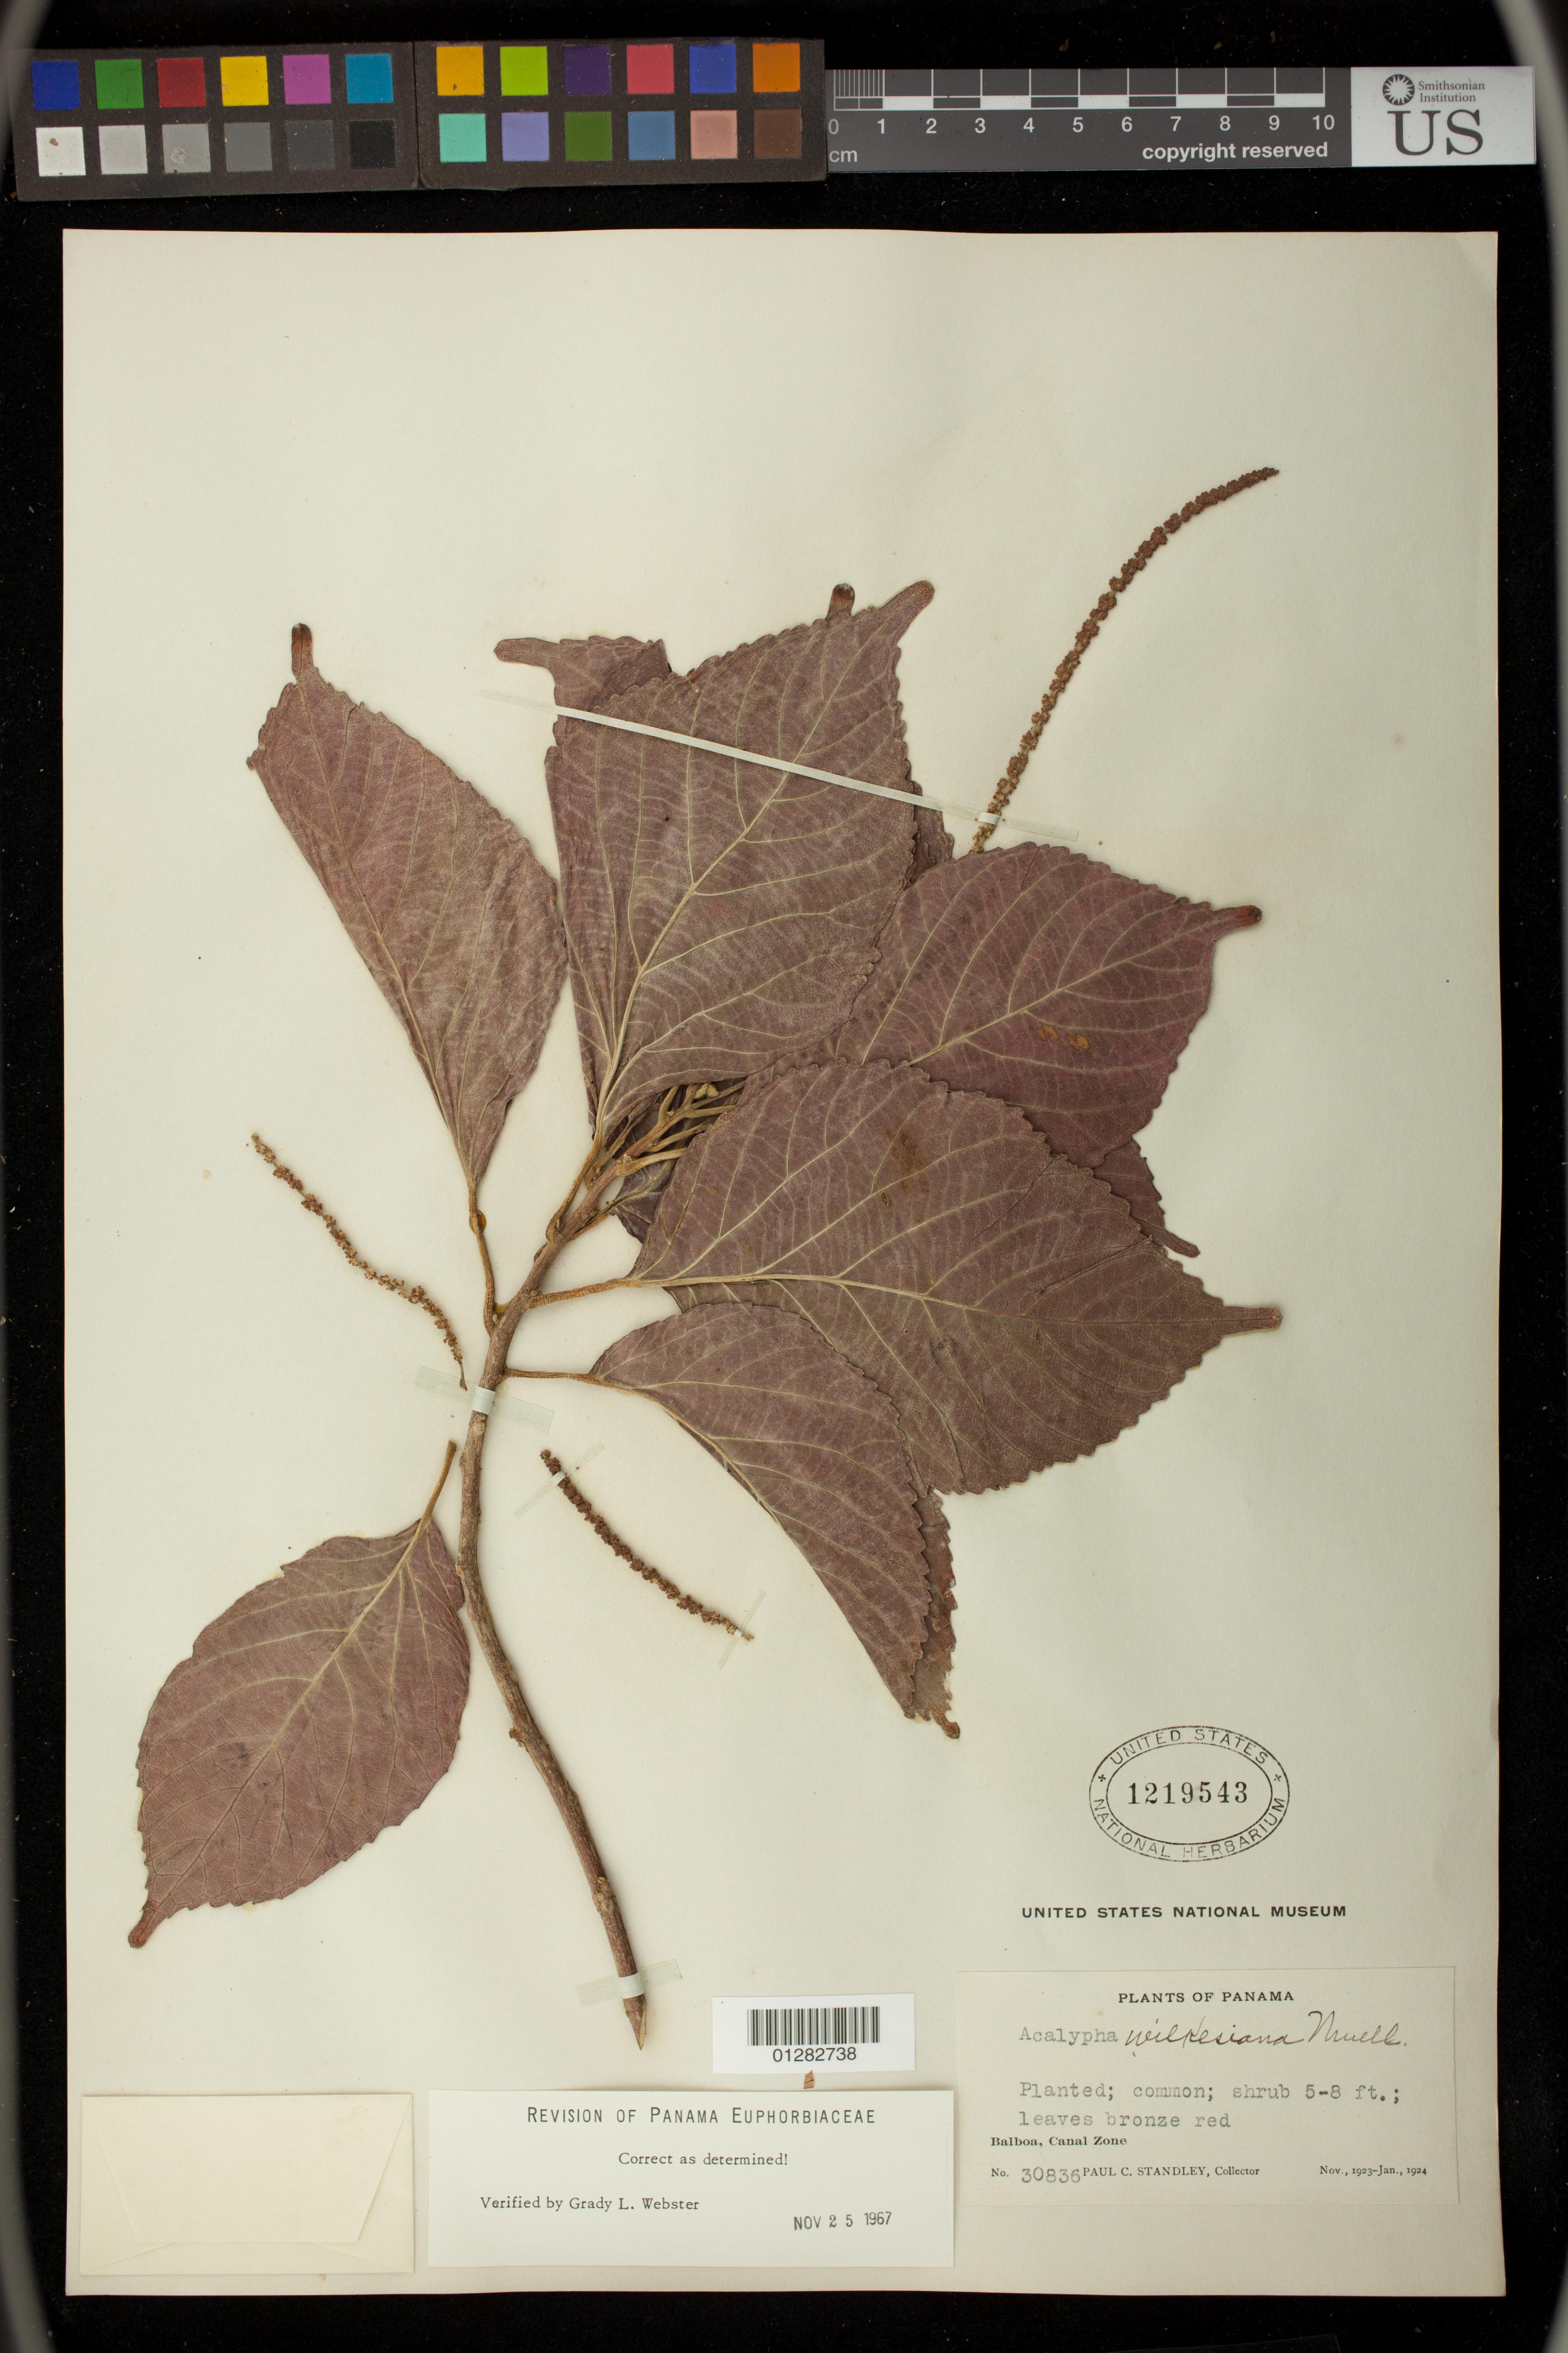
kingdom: Plantae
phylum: Tracheophyta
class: Magnoliopsida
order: Malpighiales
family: Euphorbiaceae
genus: Acalypha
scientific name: Acalypha sp.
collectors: P. C. Standley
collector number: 30836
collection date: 1923-11/1924-01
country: Panama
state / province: Panamá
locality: Balboa, Canal Zone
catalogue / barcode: US 1219543